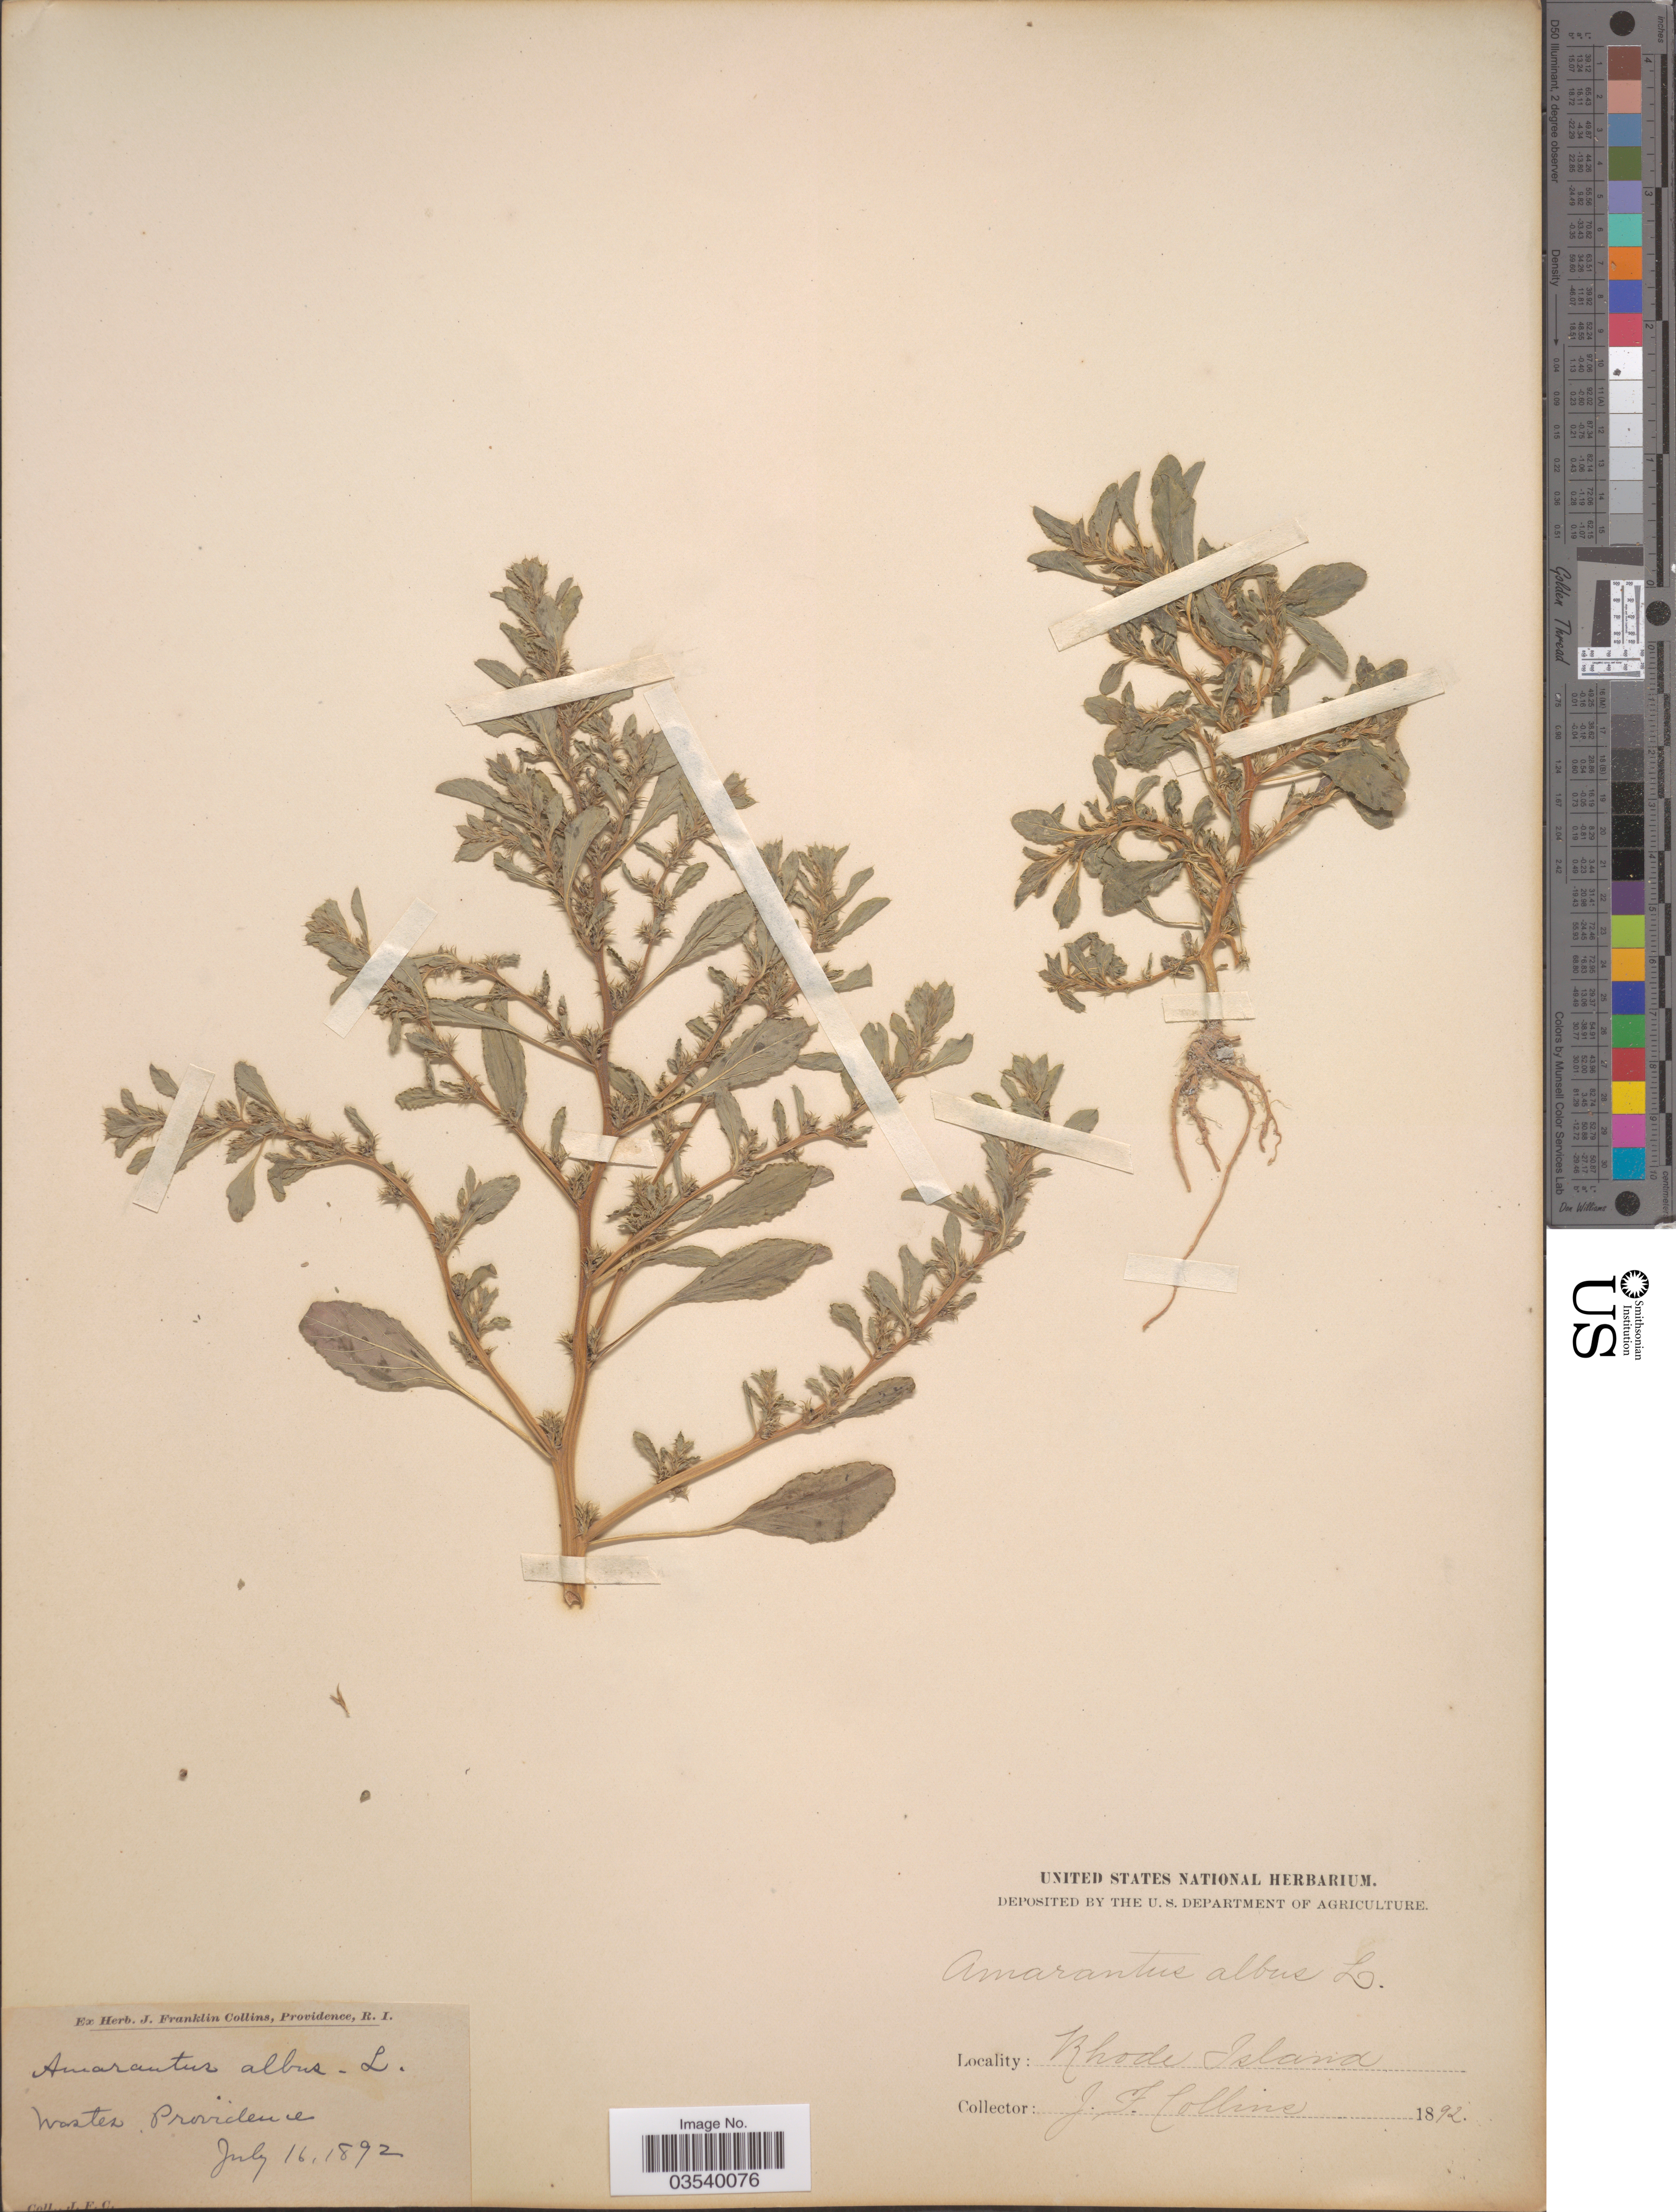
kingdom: Plantae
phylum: Tracheophyta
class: Magnoliopsida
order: Caryophyllales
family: Amaranthaceae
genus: Amaranthus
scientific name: Amaranthus albus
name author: L.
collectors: J. Collins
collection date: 1892-07-16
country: United States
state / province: Rhode Island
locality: Wastes. Providence.